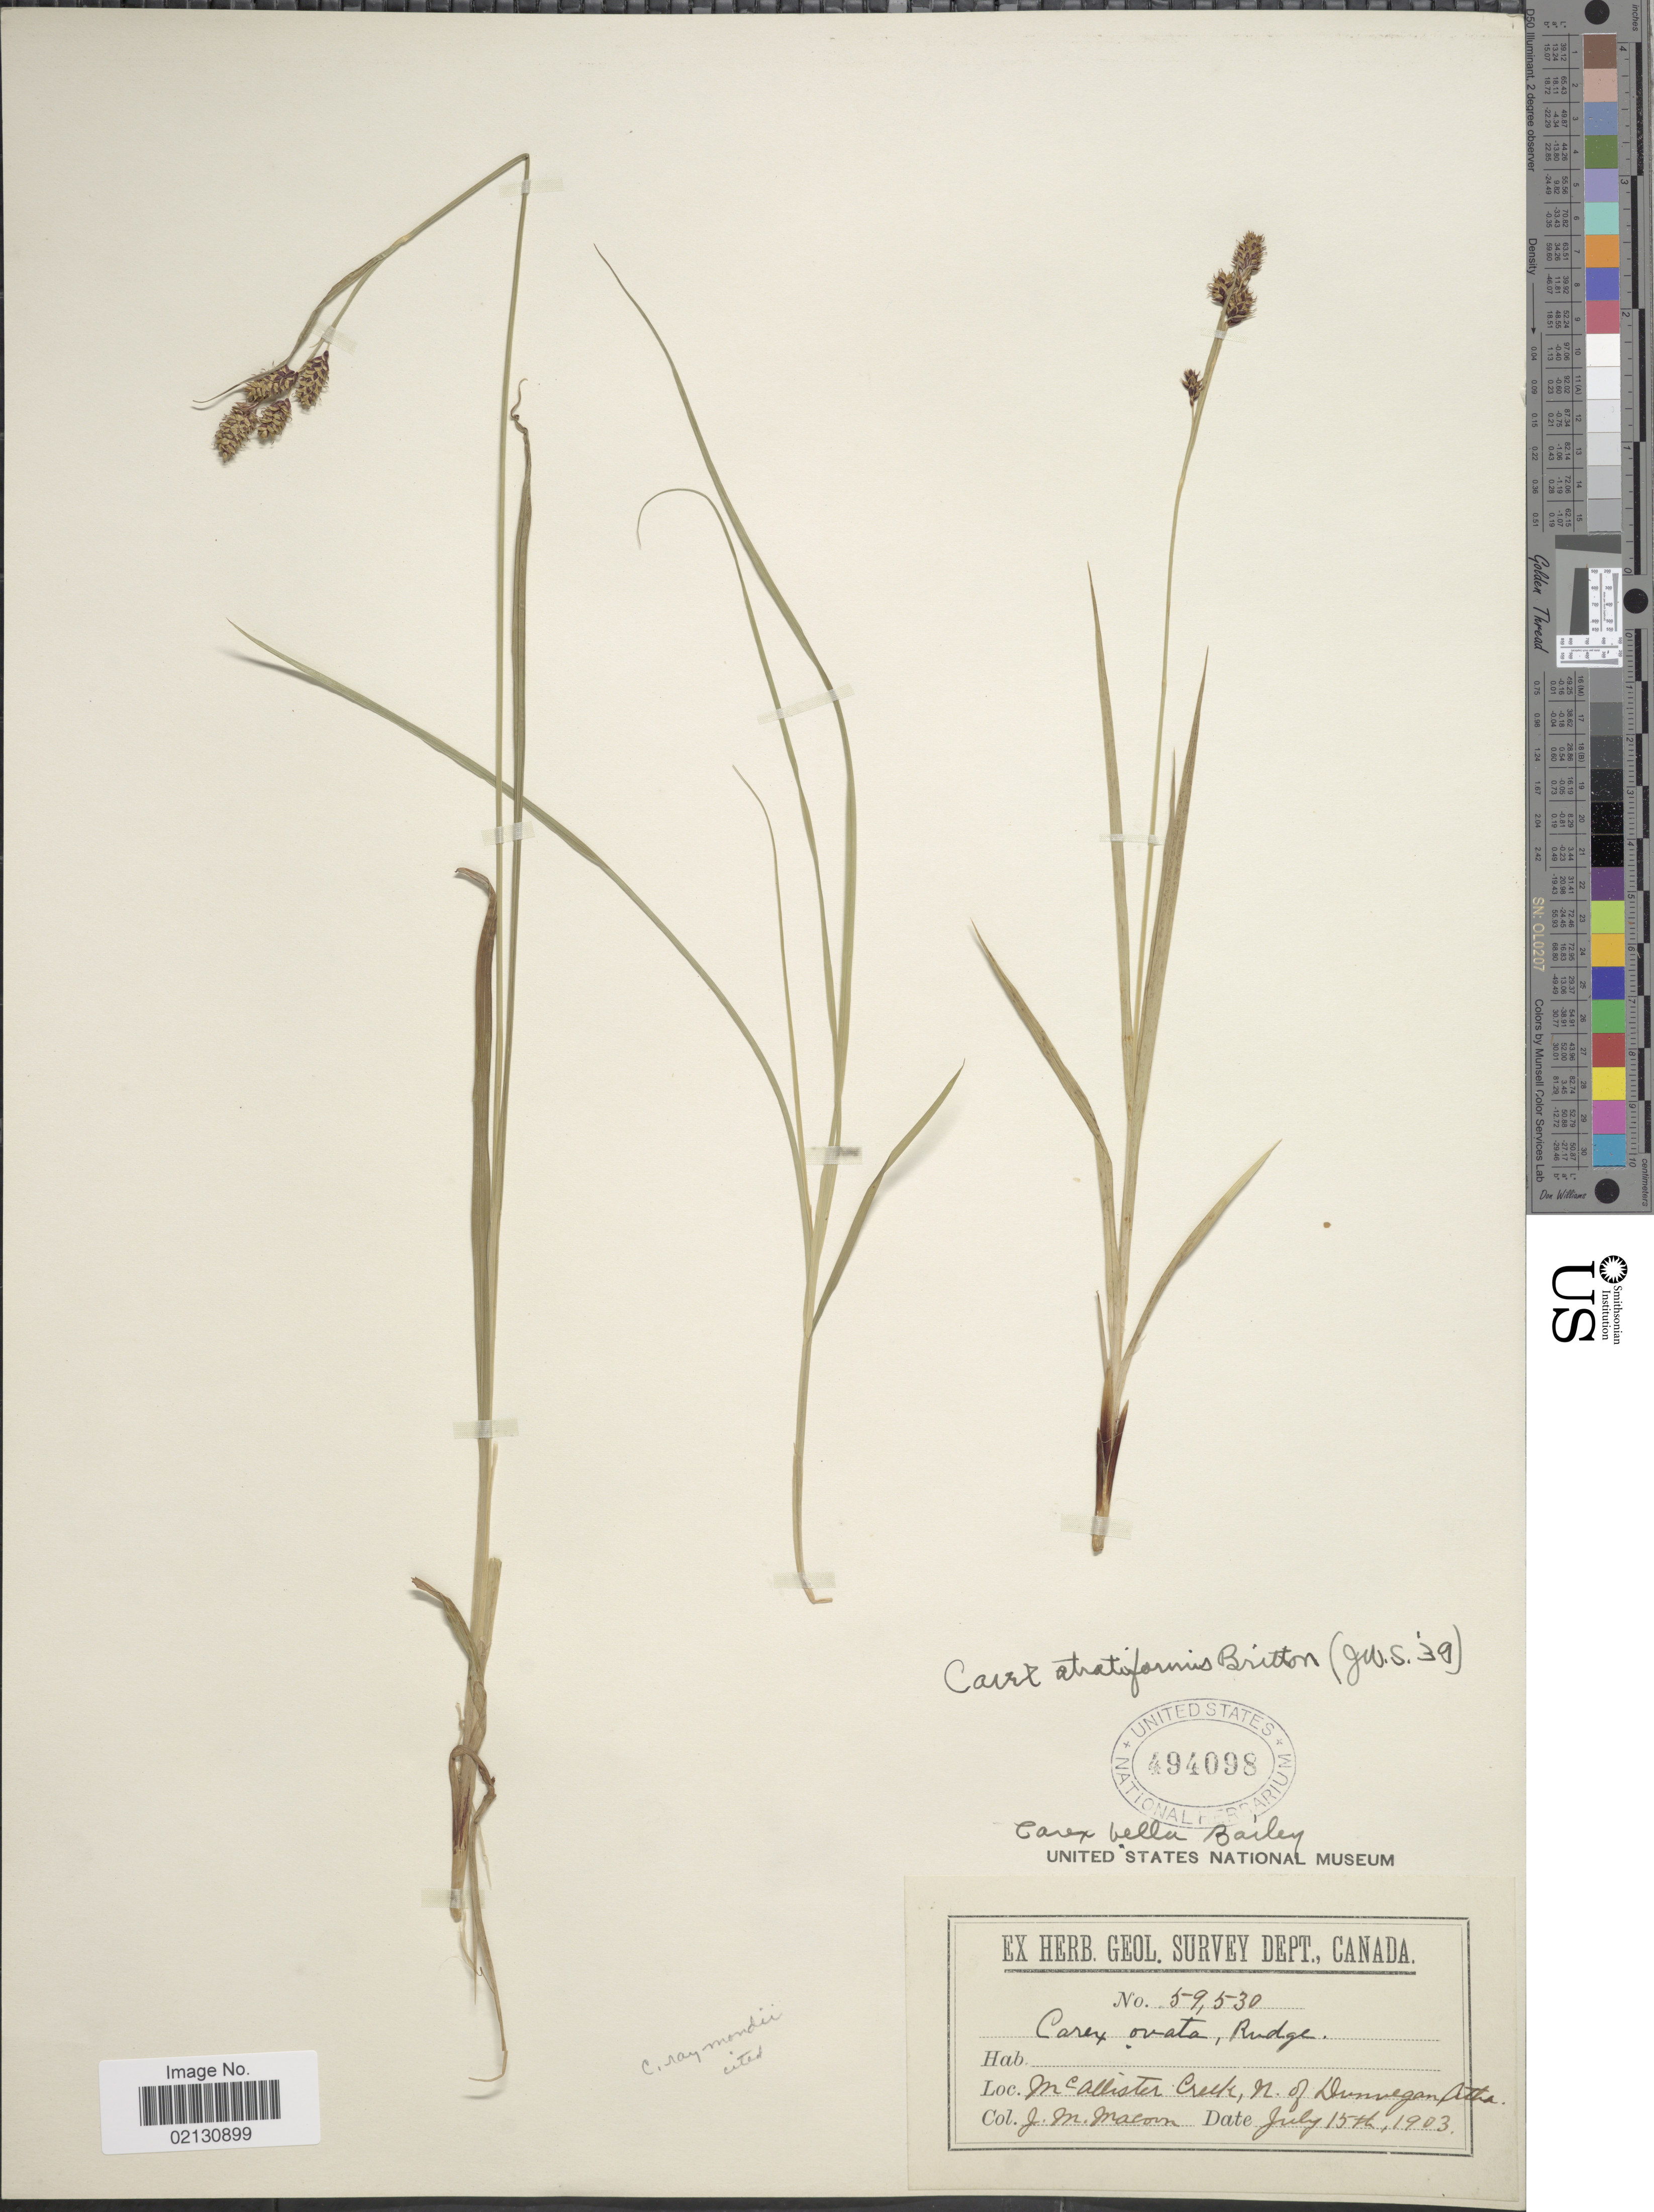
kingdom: Plantae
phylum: Tracheophyta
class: Liliopsida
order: Poales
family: Cyperaceae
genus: Carex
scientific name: Carex atratiformis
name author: Britton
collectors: J. M. Macoun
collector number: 59530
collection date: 1903-07-15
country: Canada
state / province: Alberta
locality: McAllister Creek, N. of Dunvegan, Atha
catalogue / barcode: US 494098